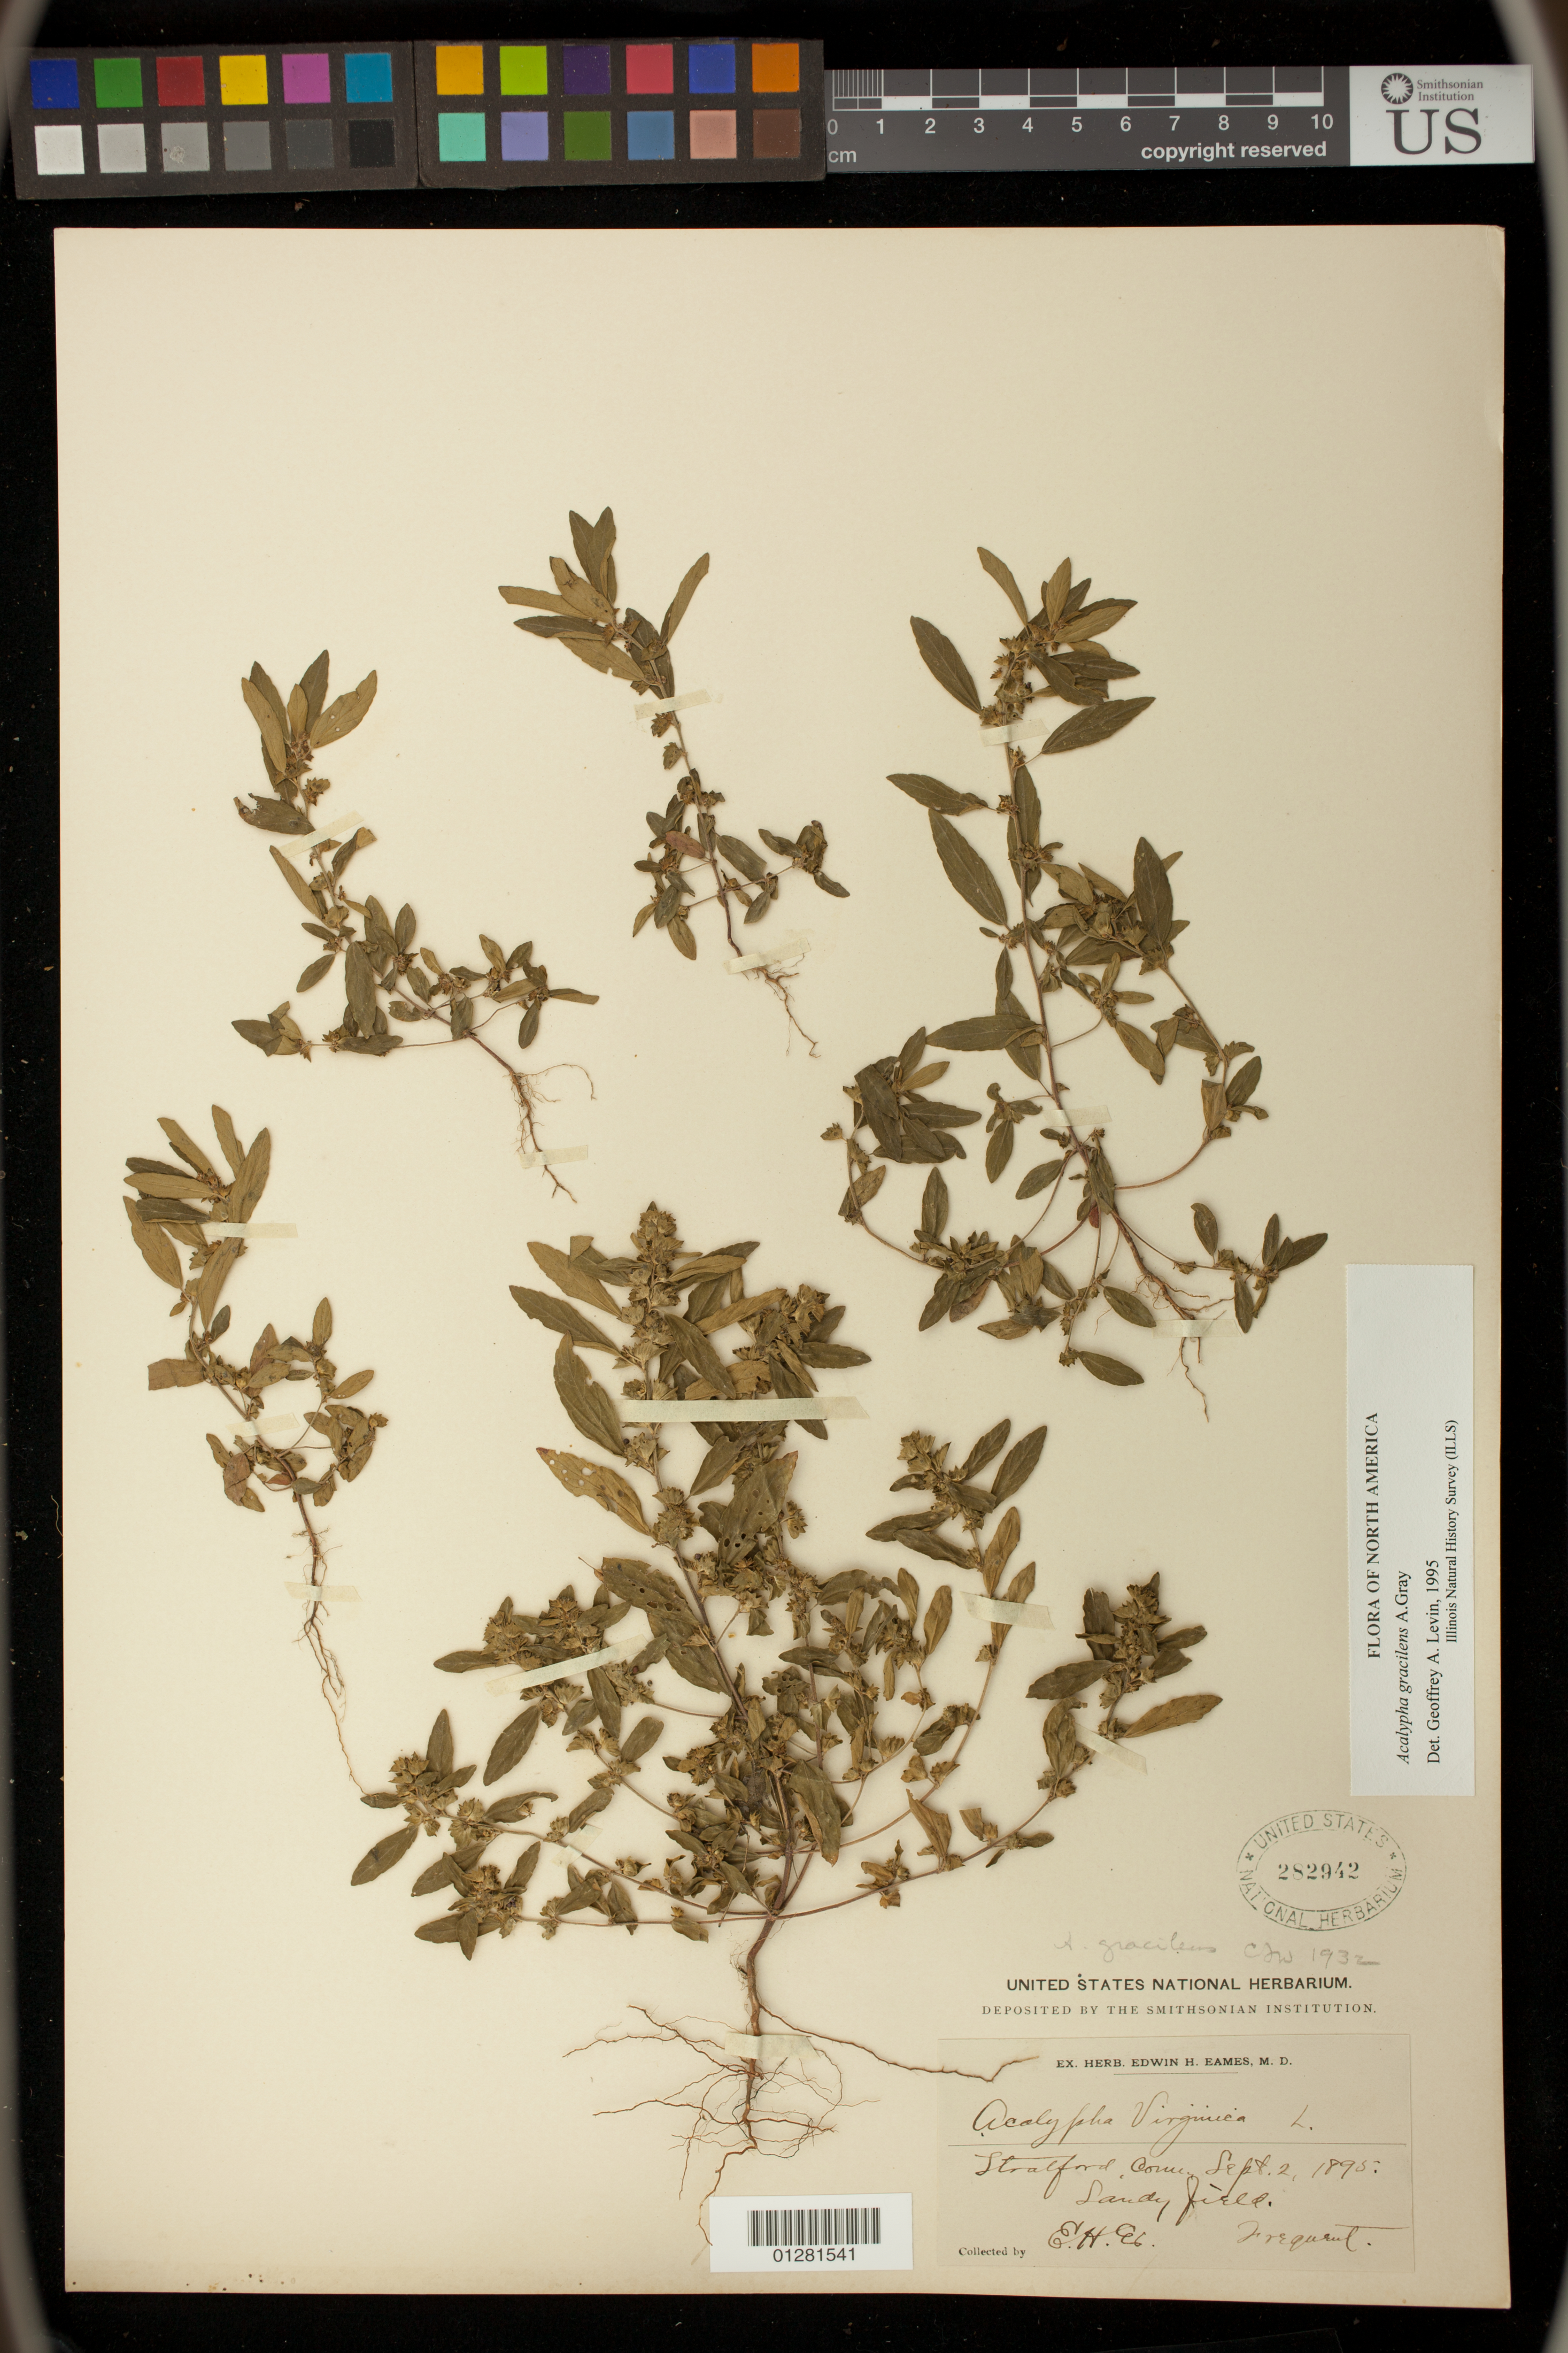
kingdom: Plantae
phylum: Tracheophyta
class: Magnoliopsida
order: Malpighiales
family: Euphorbiaceae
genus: Acalypha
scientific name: Acalypha gracilens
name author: A. Gray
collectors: E. H. Eames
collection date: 1895-09-02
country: United States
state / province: Connecticut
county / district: Fairfield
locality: Stratford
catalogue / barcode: US 282942